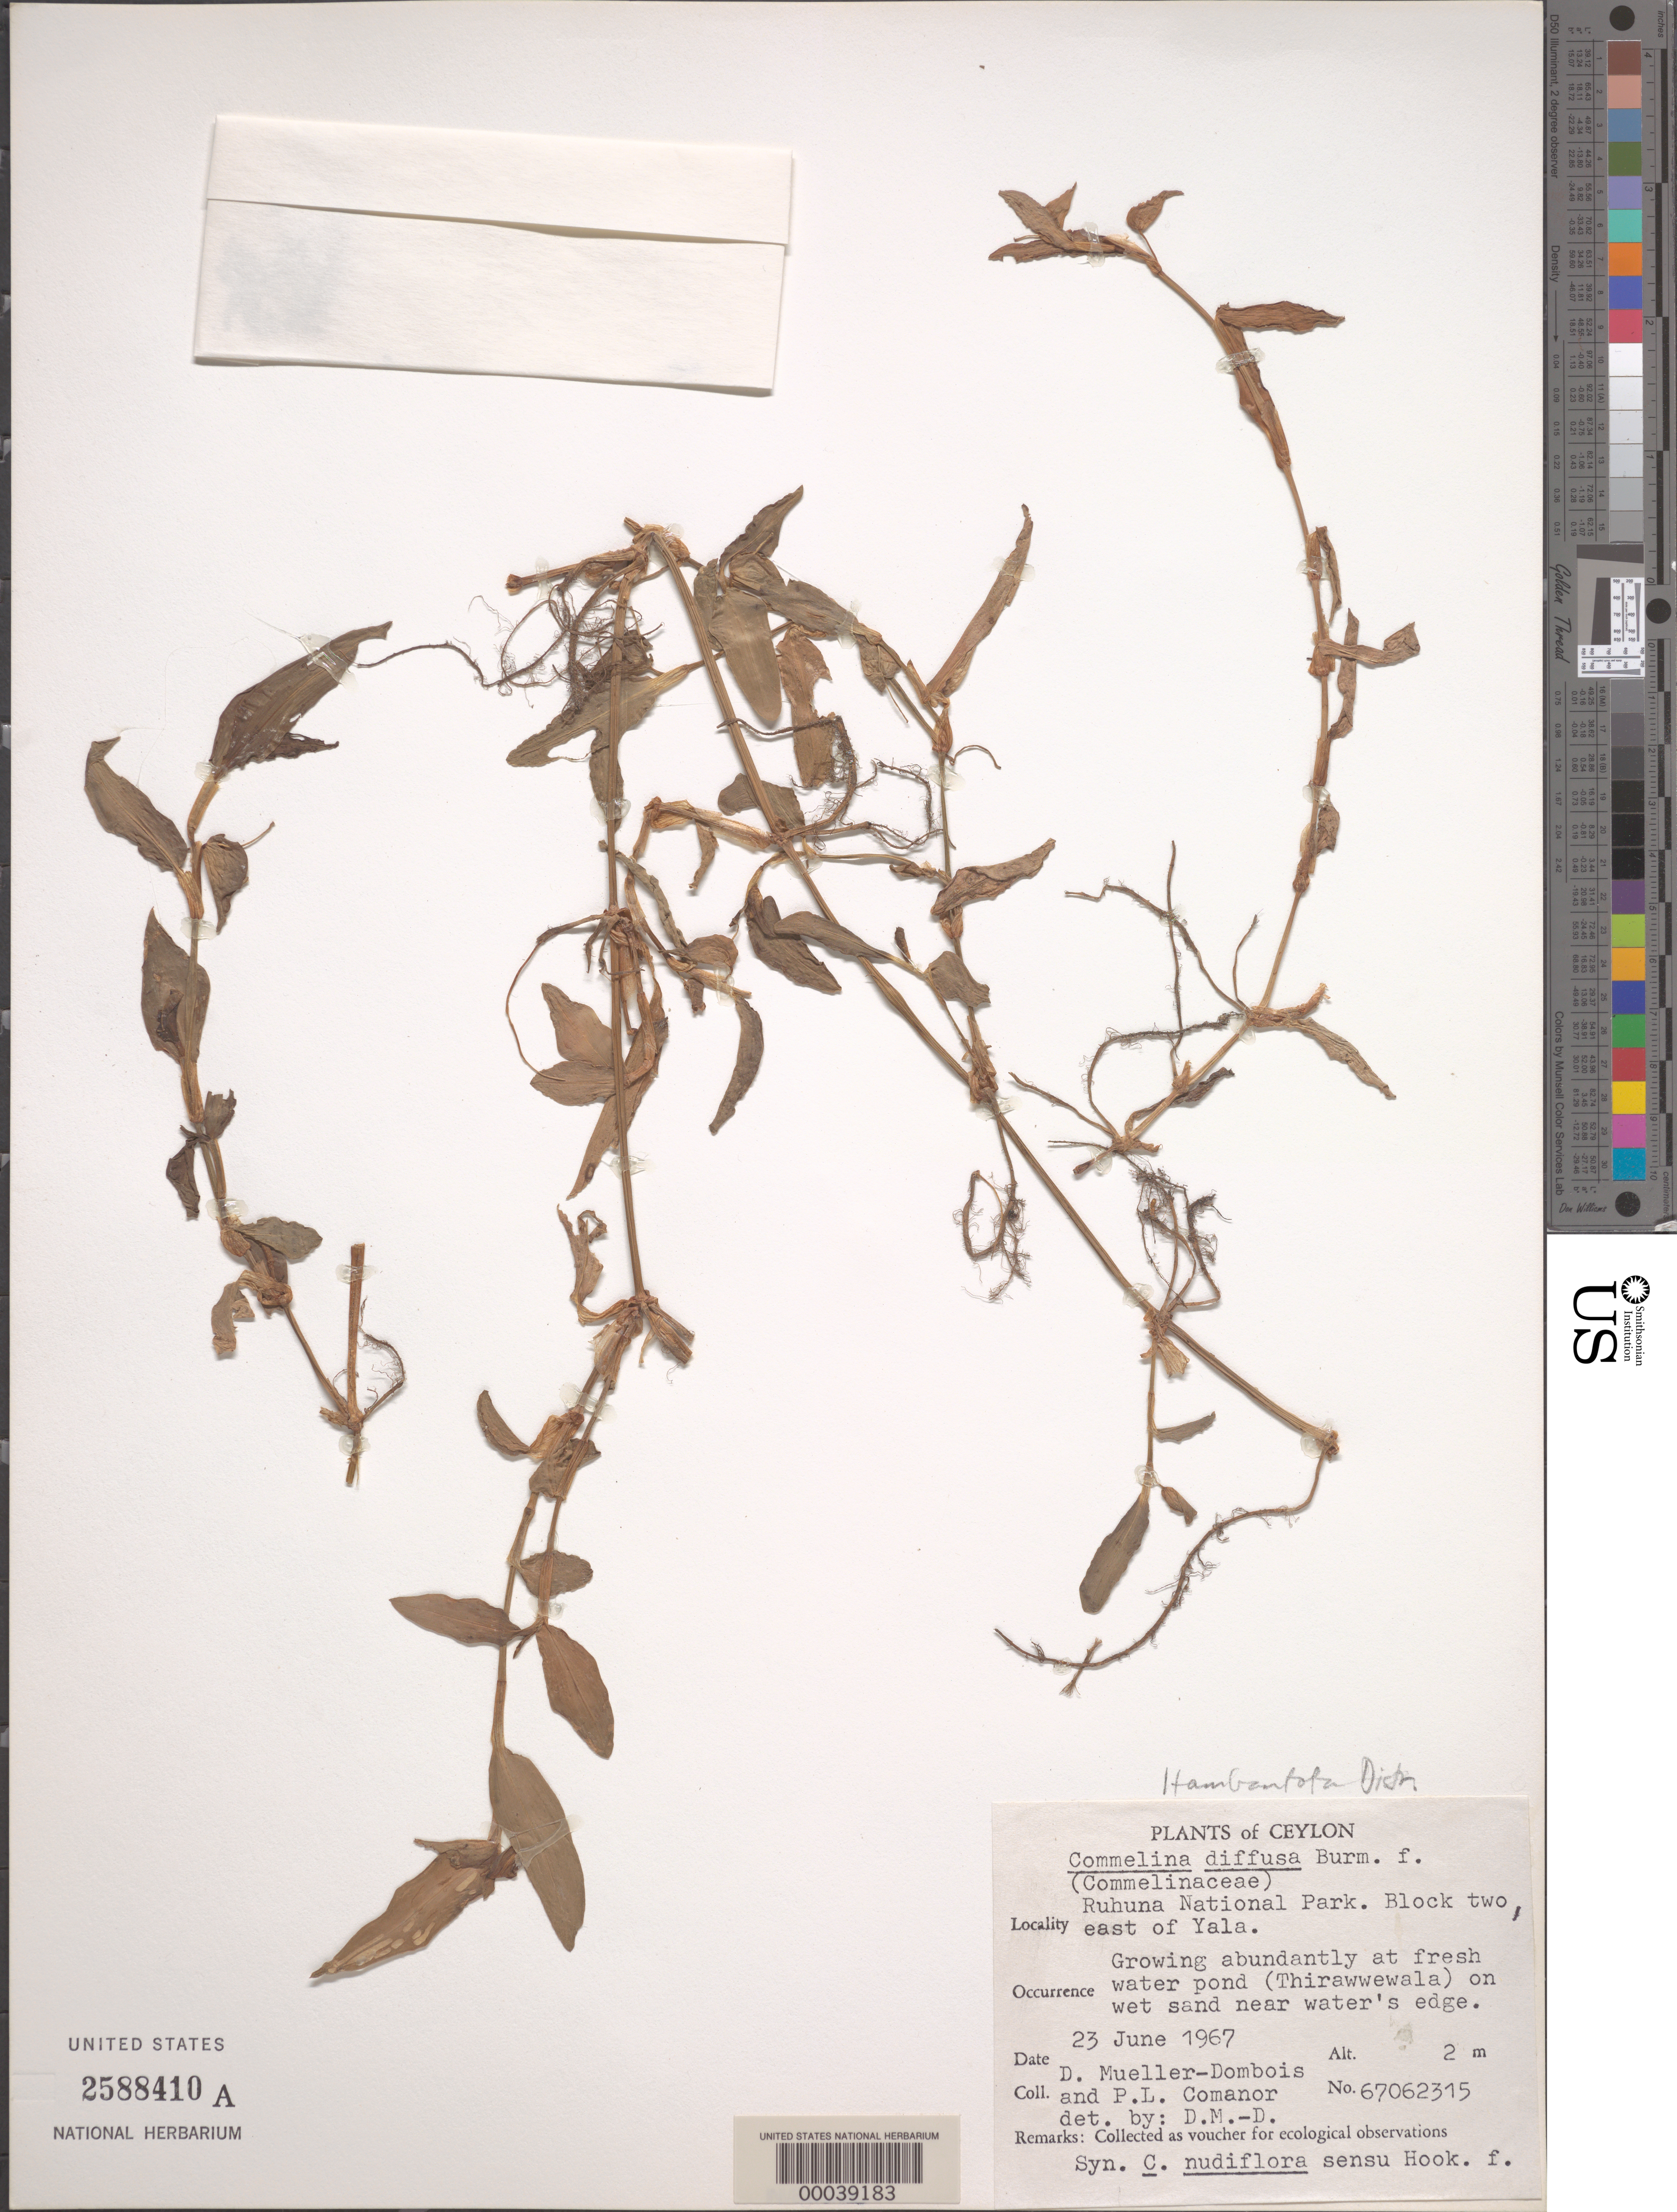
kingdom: Plantae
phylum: Tracheophyta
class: Liliopsida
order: Commelinales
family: Commelinaceae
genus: Commelina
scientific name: Commelina diffusa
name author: Burm. f.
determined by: Mueller-Dombois, D.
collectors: D. Mueller-Dombois & P. Comanor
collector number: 67062315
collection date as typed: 23 Jun 1967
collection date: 1967-06-23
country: Sri Lanka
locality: Ruhuna national park, e of yala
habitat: Wet sand near pond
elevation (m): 2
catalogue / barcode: US 2588410A